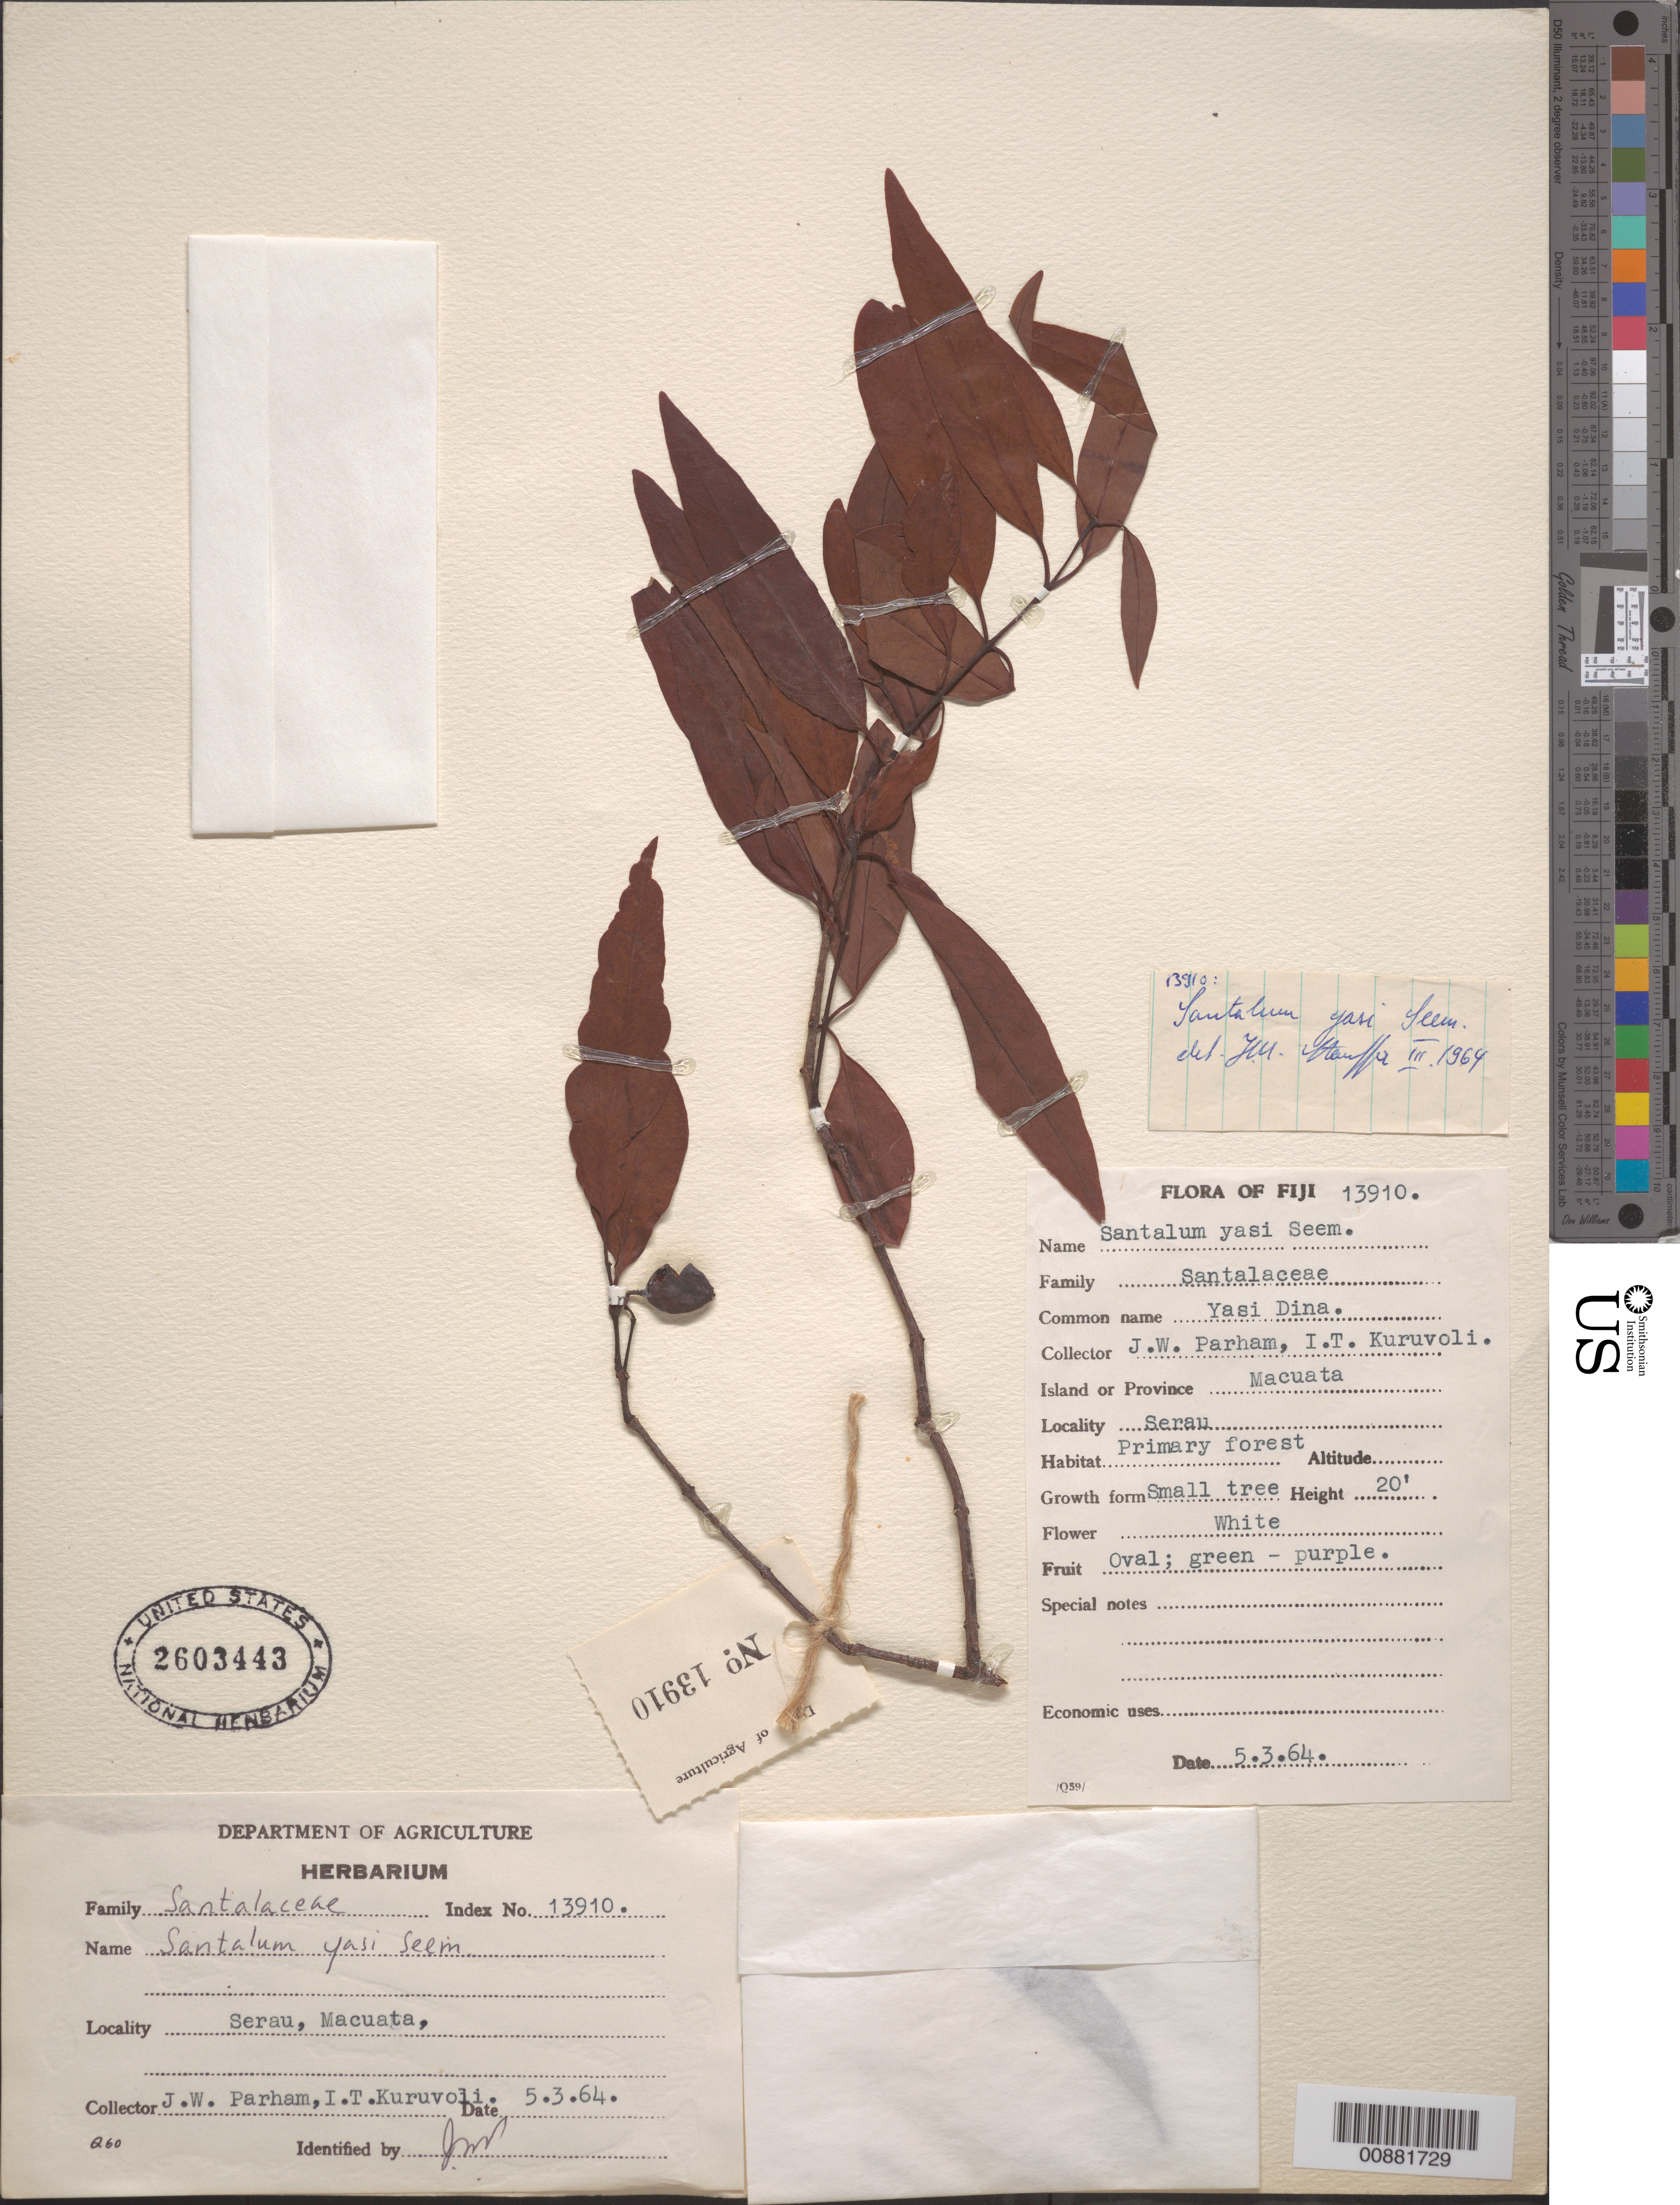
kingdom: Plantae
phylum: Tracheophyta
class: Magnoliopsida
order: Santalales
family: Santalaceae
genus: Santalum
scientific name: Santalum yasi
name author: Seem.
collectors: J. Parham & I. Kuruvoli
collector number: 13910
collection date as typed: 05 Mar 1964 or 03 May 1964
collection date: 1964-03-05 or 1964-05-03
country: Fiji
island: Vanua Levu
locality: Serau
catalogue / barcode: US 2603443